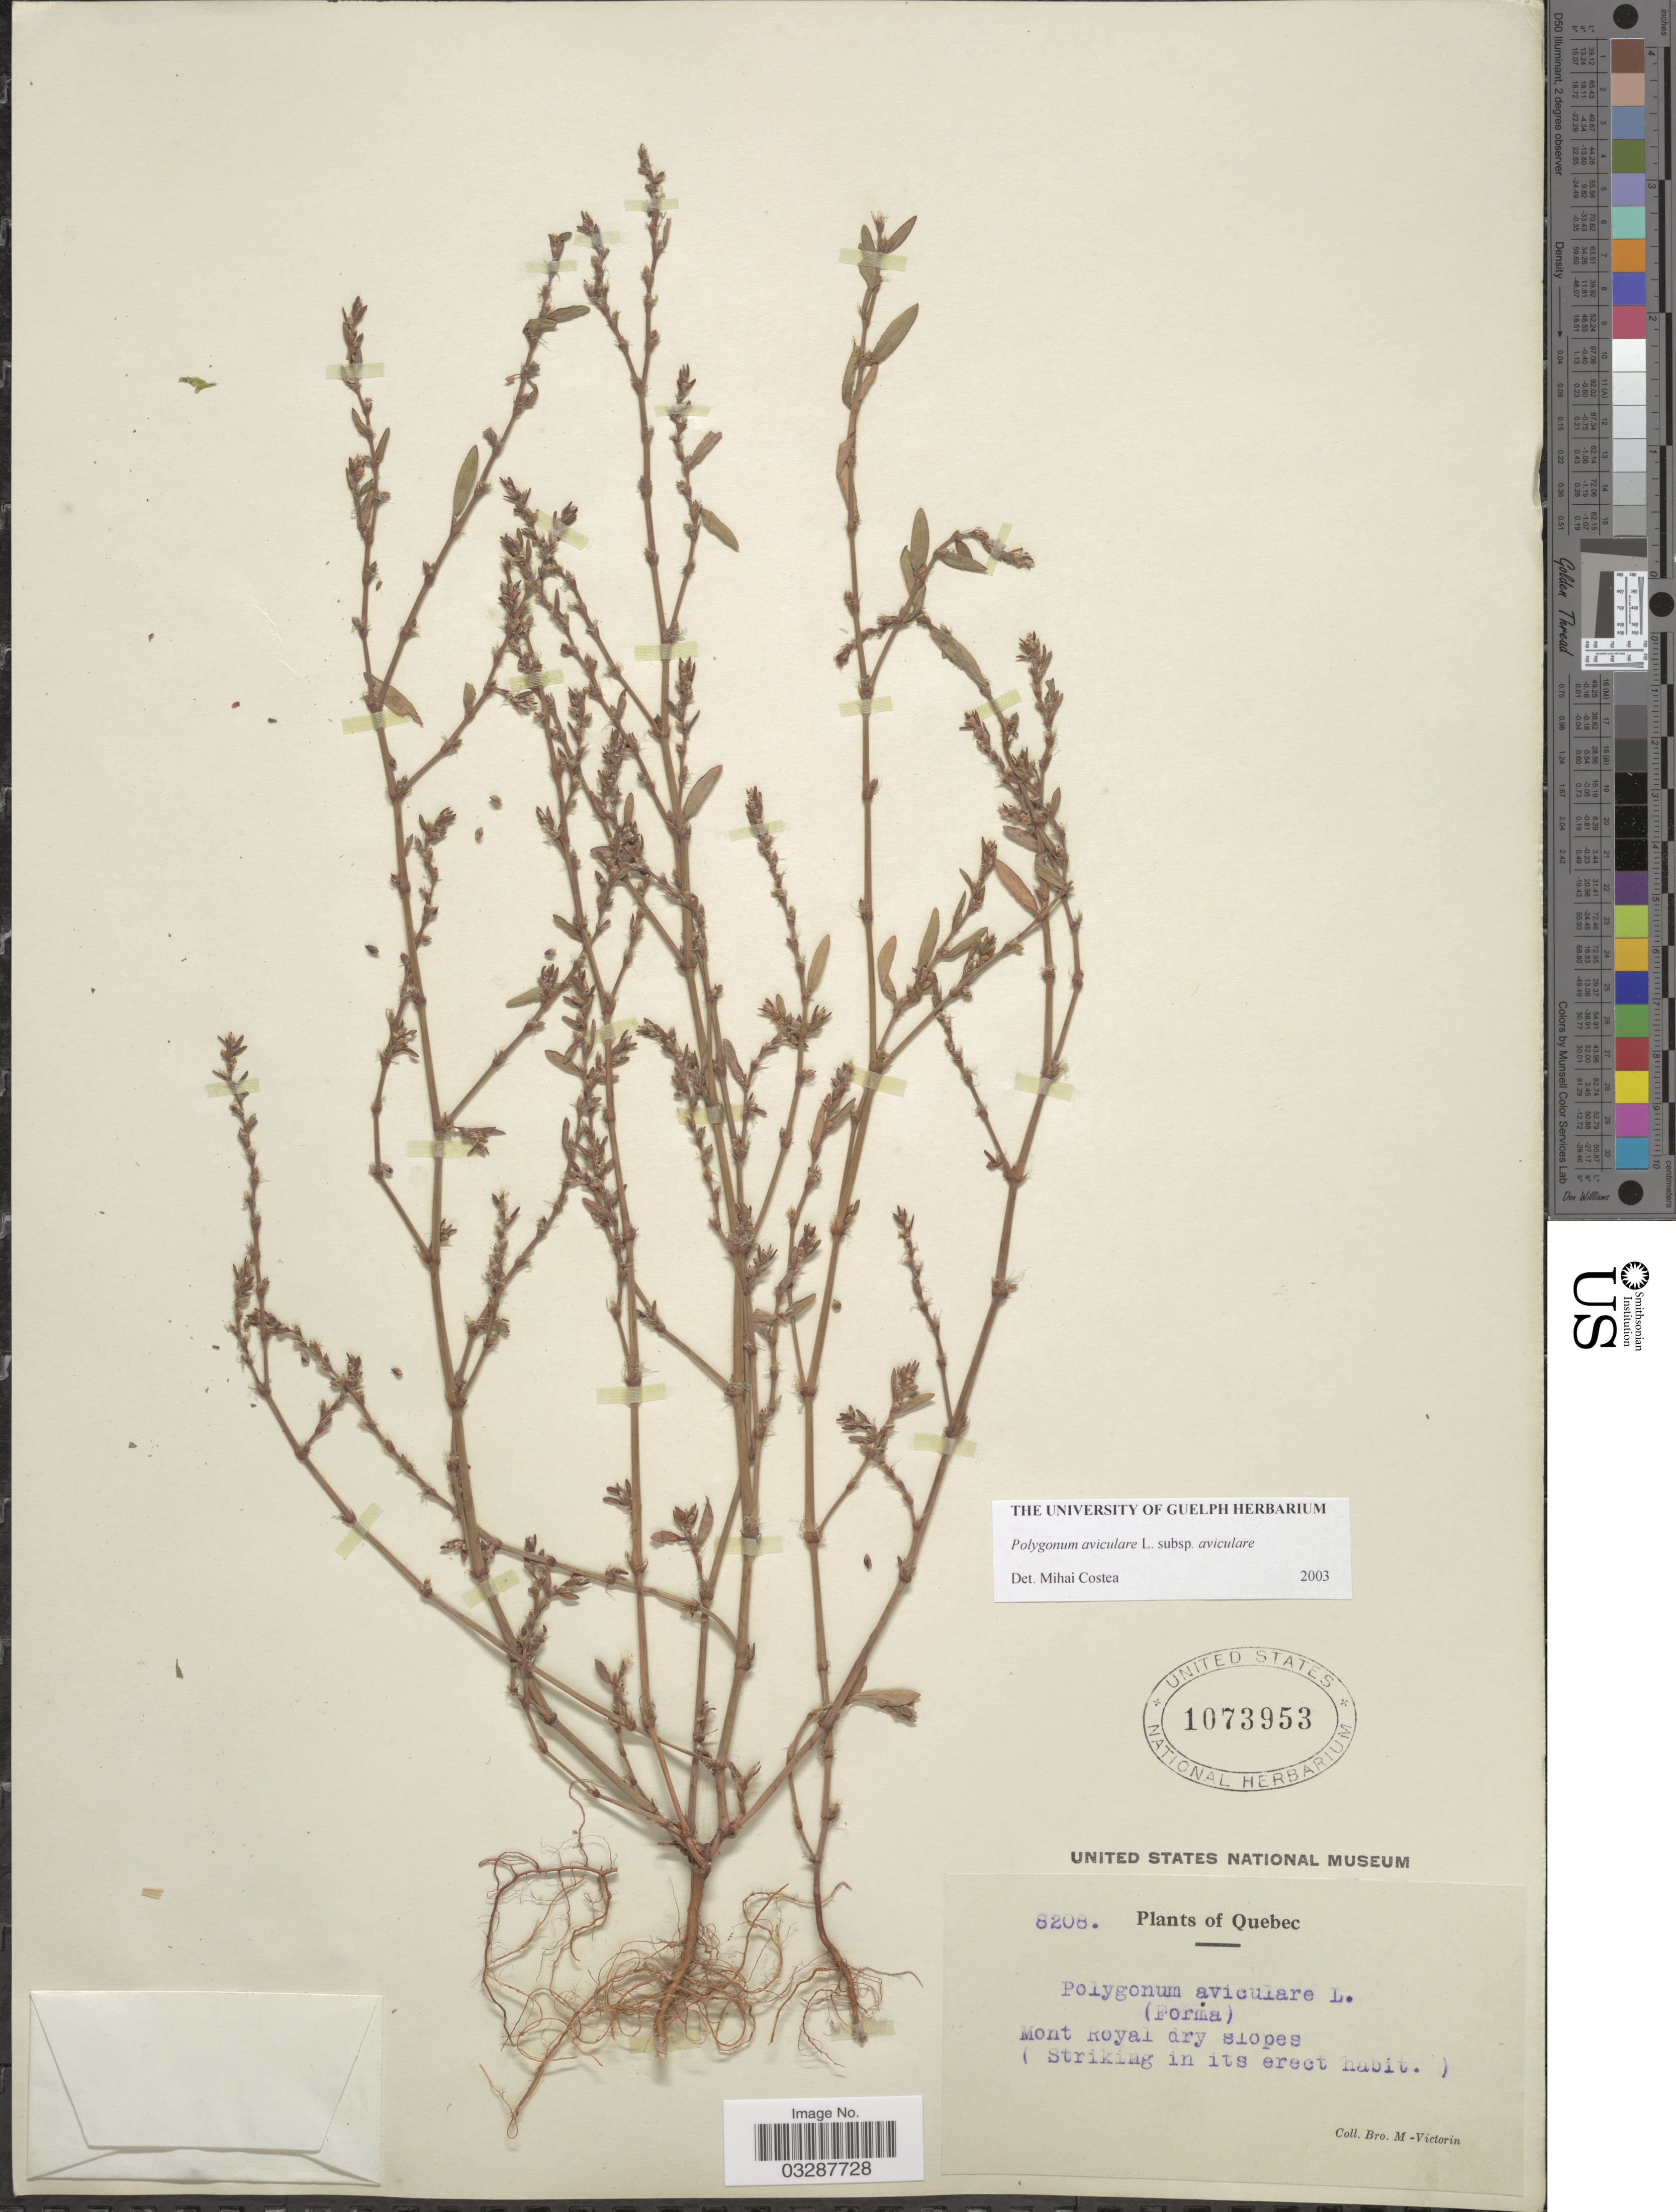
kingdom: Plantae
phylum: Tracheophyta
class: Magnoliopsida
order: Caryophyllales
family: Polygonaceae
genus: Polygonum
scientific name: Polygonum aviculare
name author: L.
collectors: Fr. Marie-Victorin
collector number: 8208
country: Canada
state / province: Quebec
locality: Mont Royal dry slopes.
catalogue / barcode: US 1073953